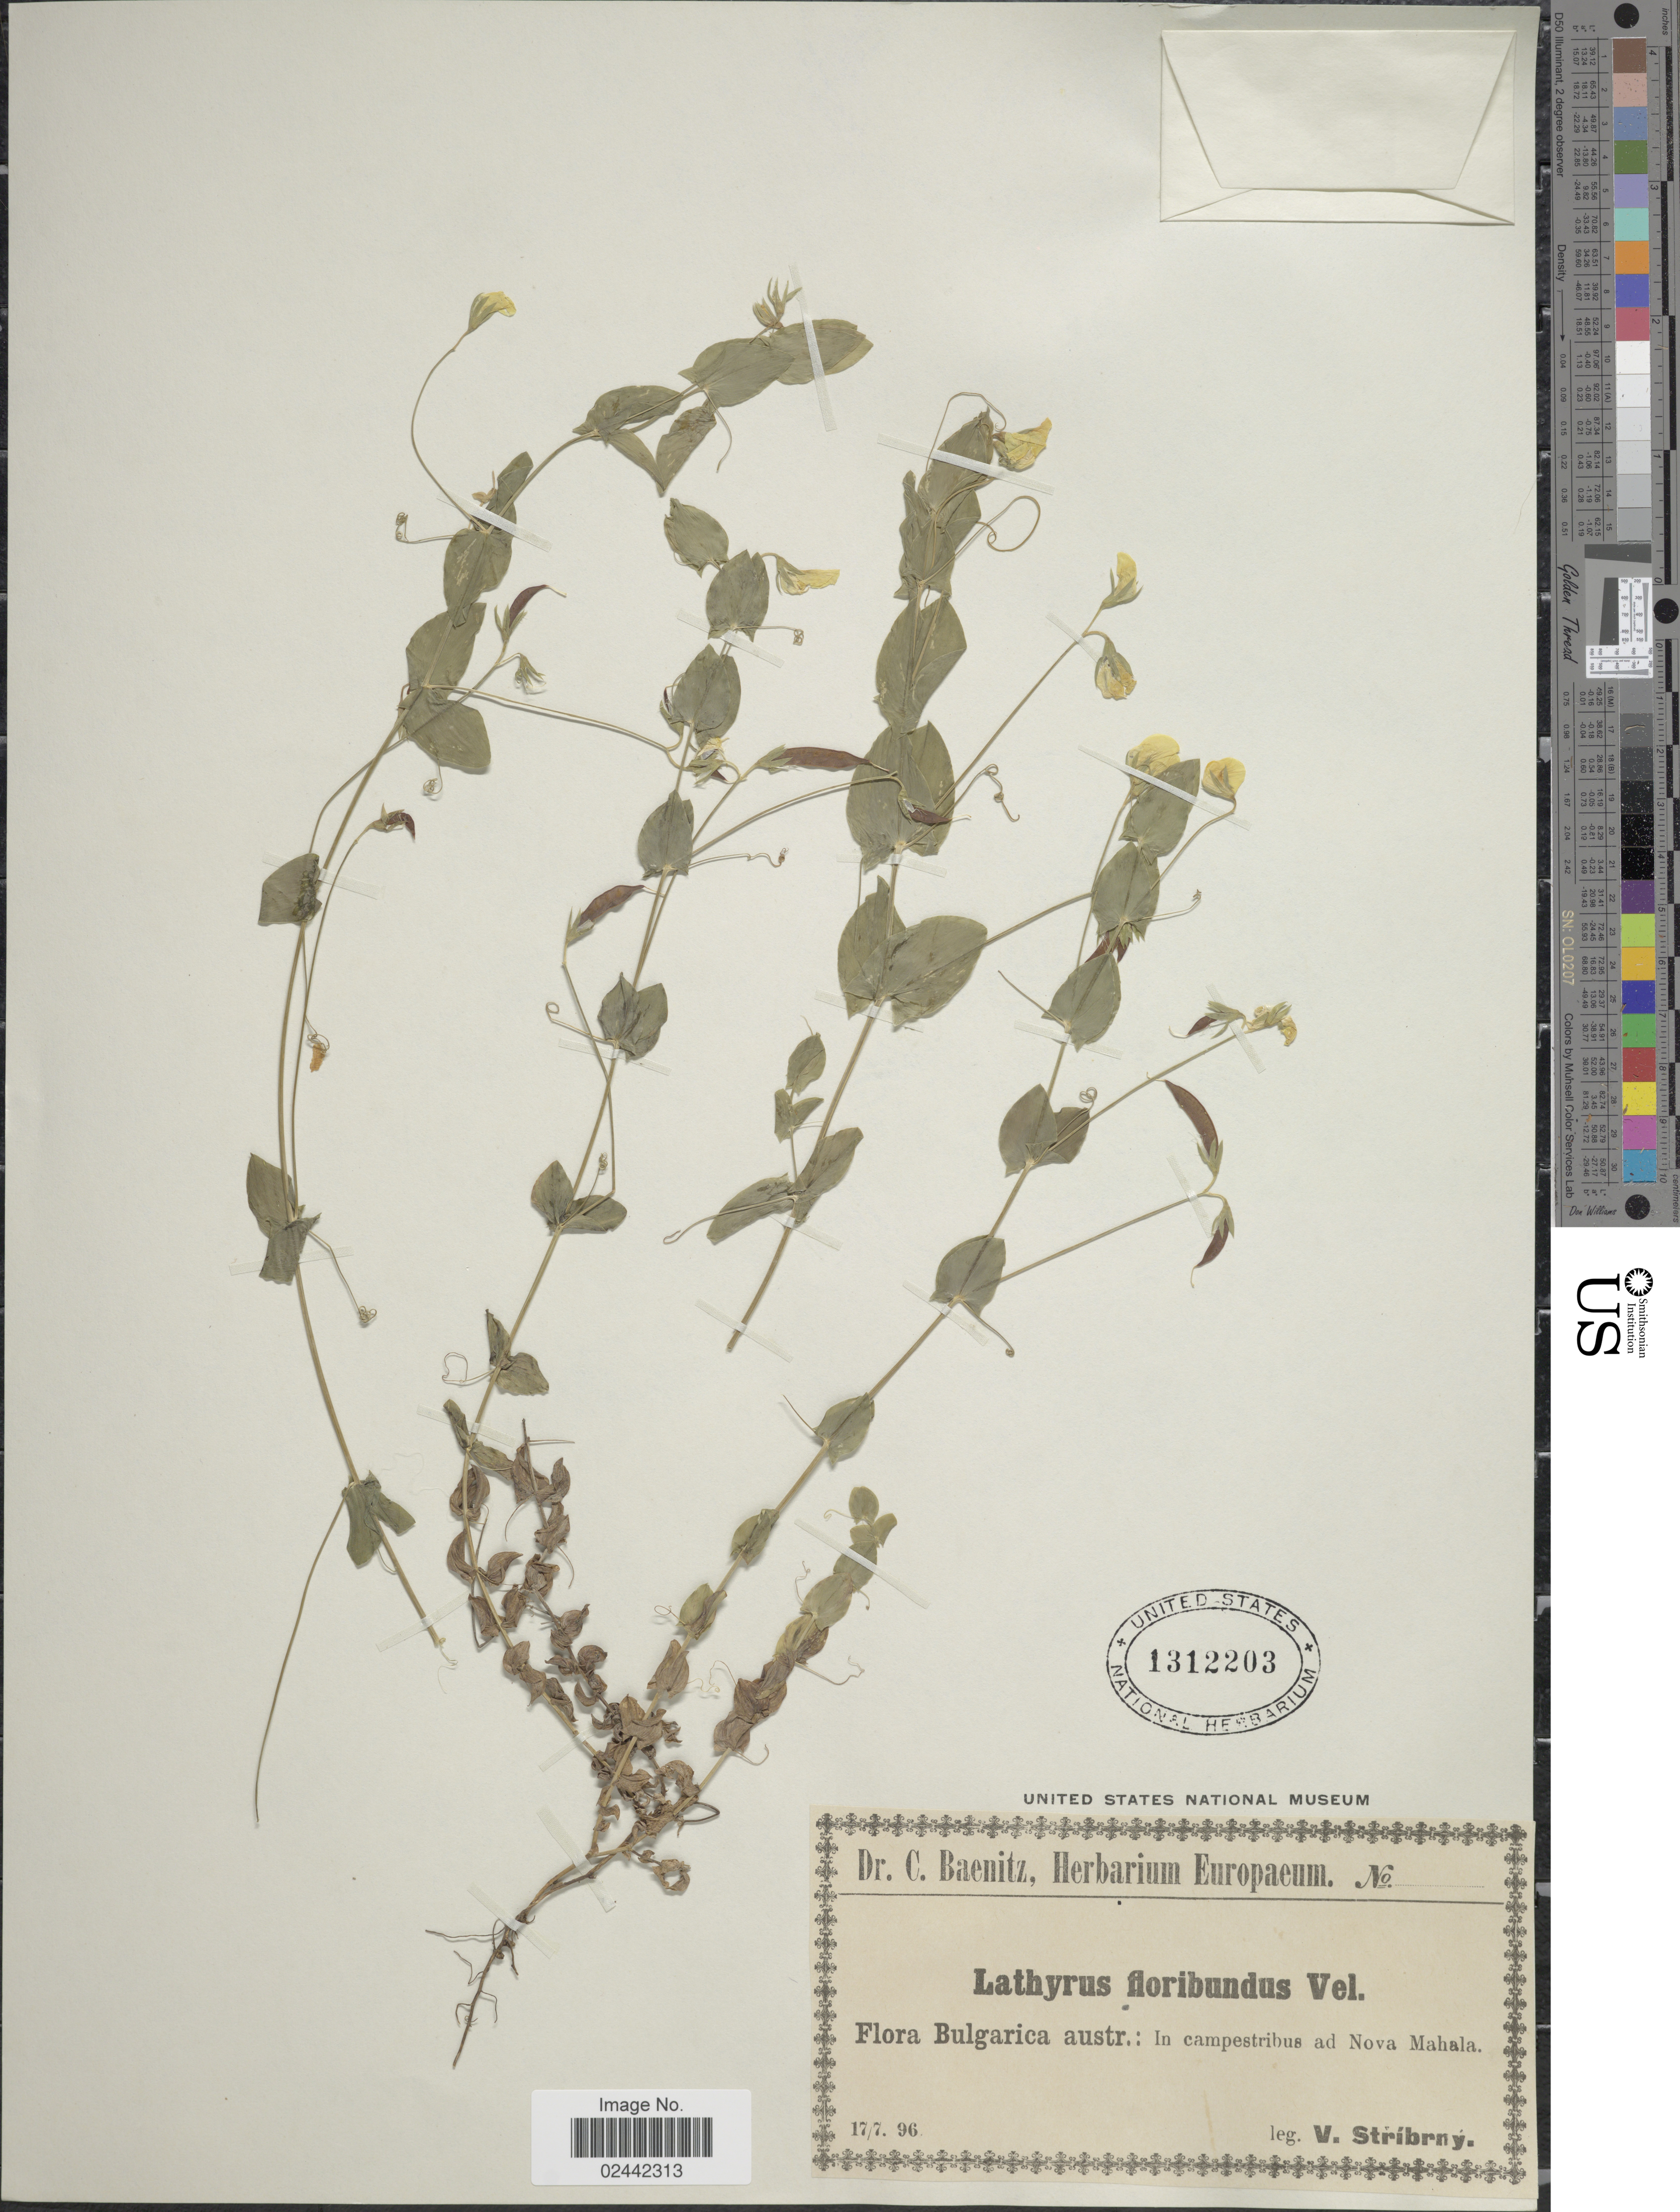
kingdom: Plantae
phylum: Tracheophyta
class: Magnoliopsida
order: Fabales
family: Fabaceae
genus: Lathyrus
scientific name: Lathyrus floribundus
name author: Velen.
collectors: V. Stribrny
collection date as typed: Transcribed d/m/y: 17/7/96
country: Bulgaria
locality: Bulgarica austr: In campestribus ad Nova Mahala.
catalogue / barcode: US 1312203